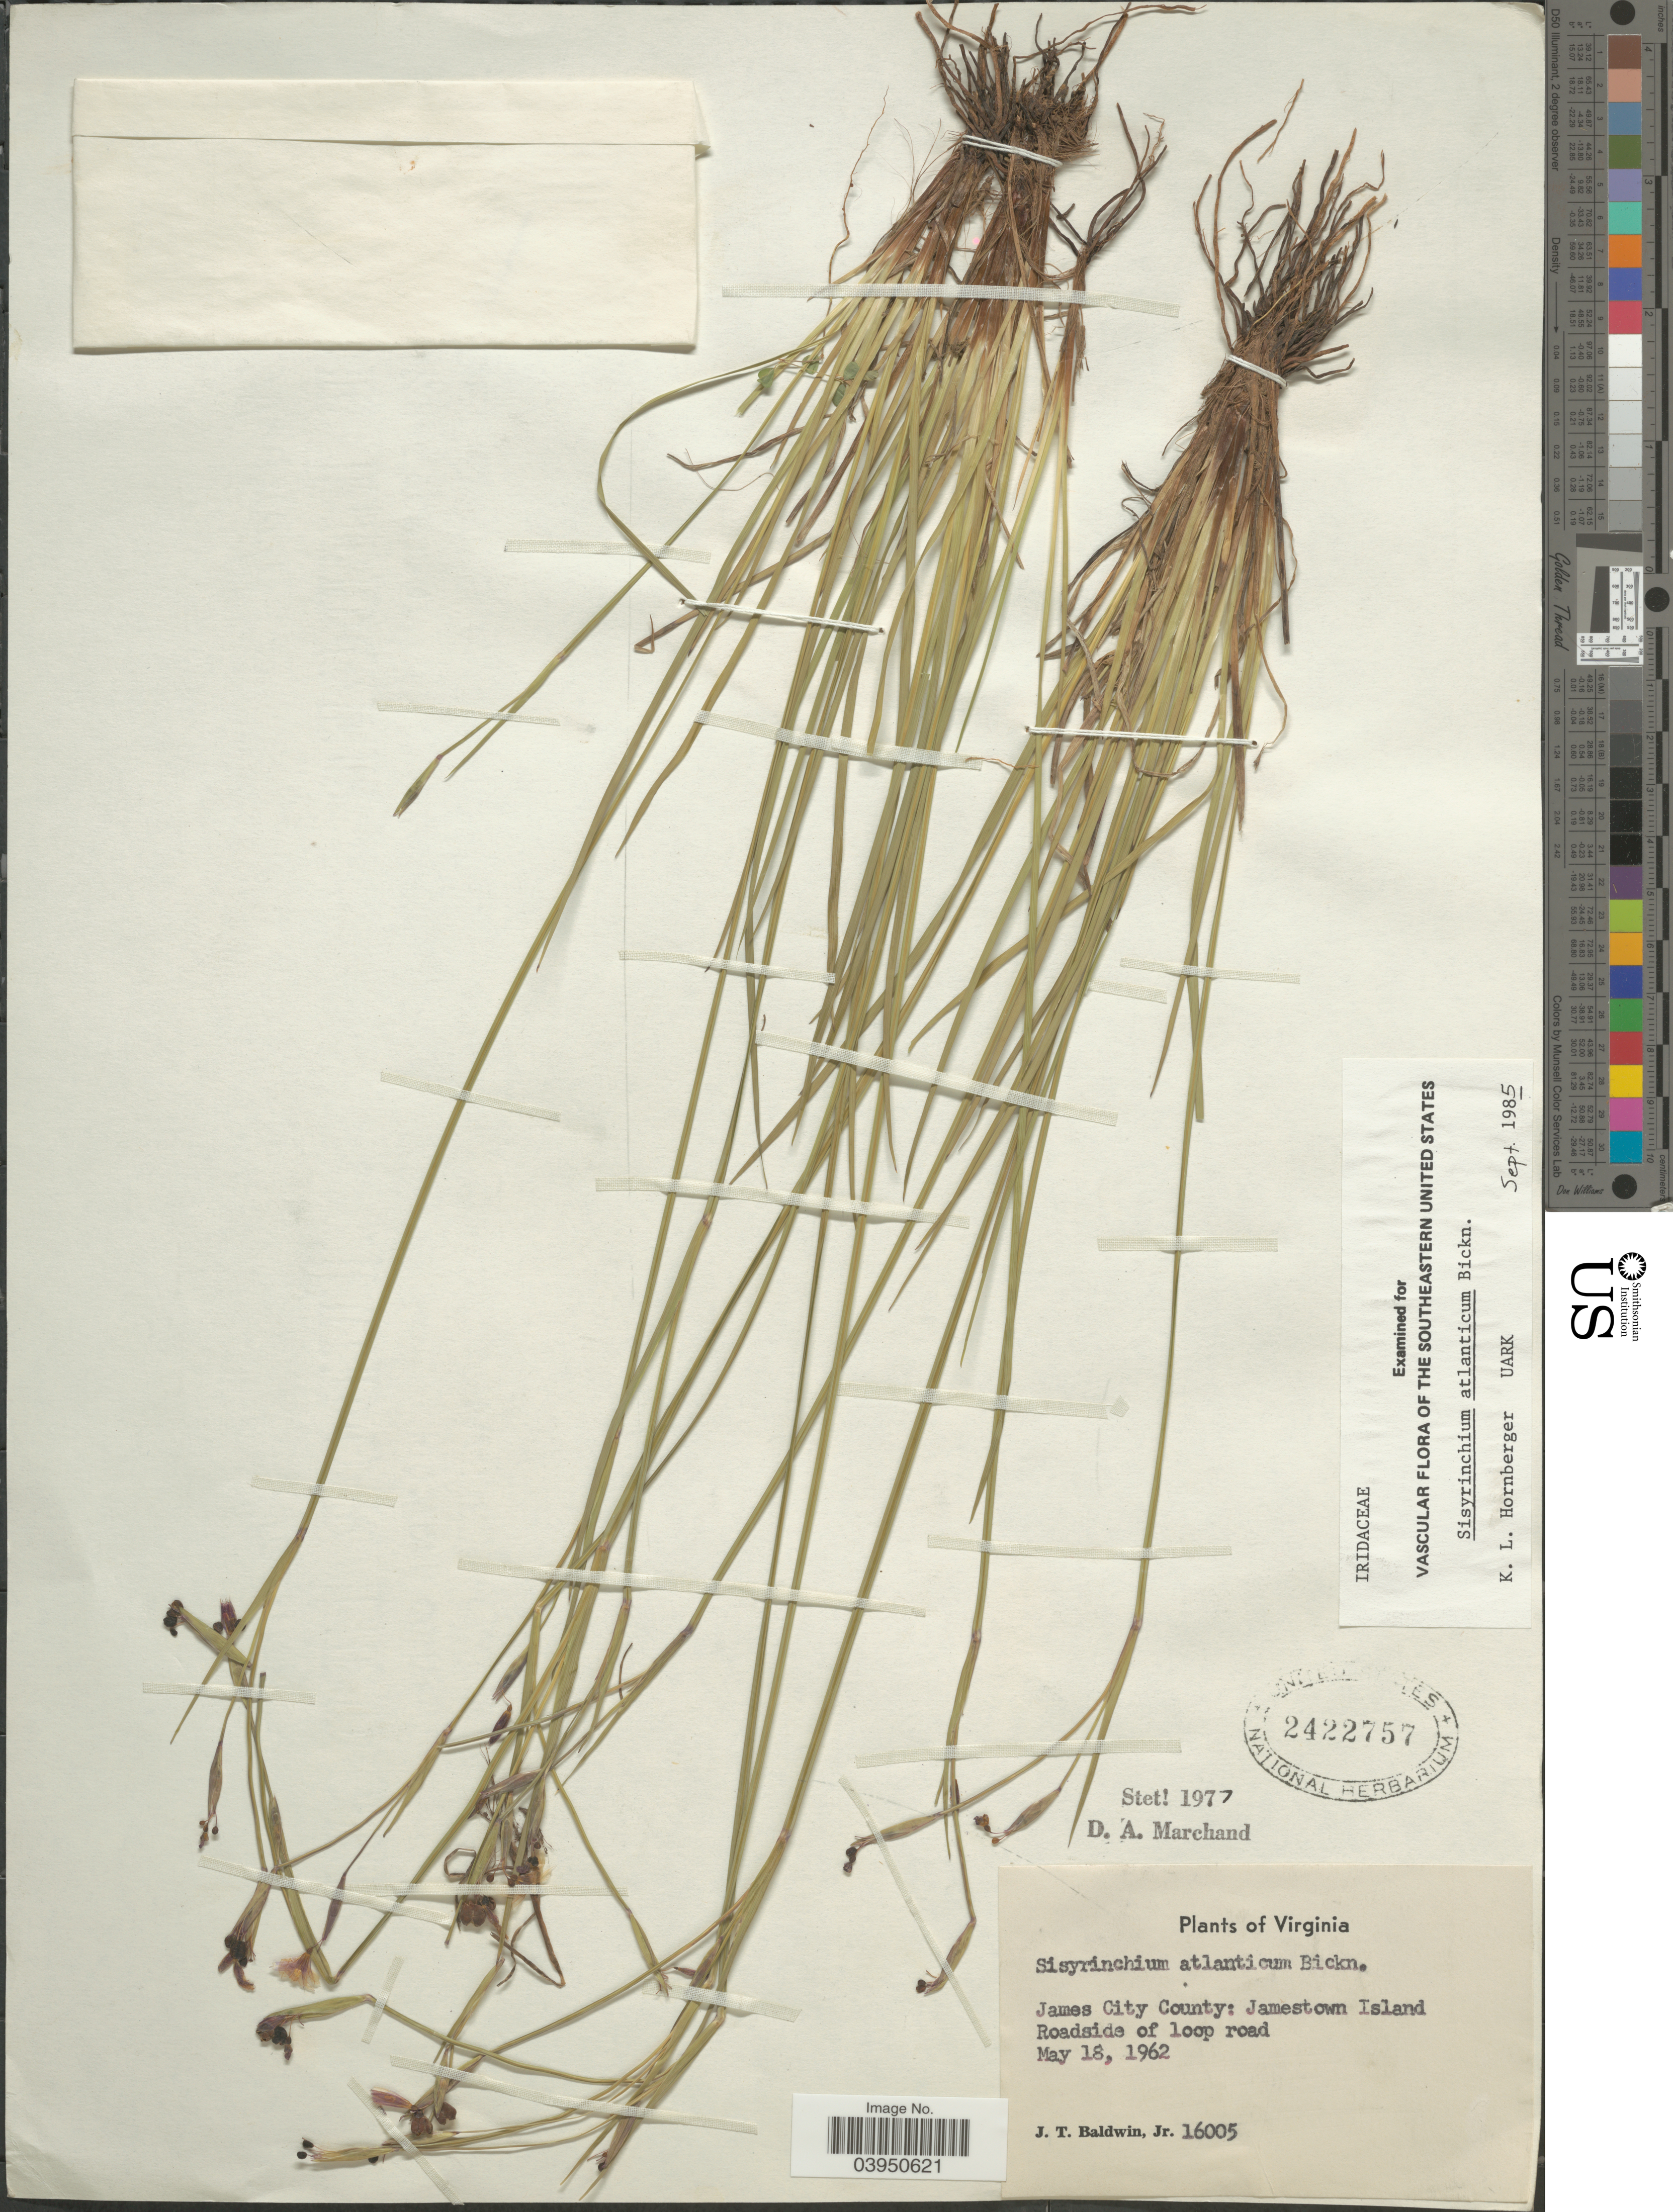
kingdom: Plantae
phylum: Tracheophyta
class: Liliopsida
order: Asparagales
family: Iridaceae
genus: Sisyrinchium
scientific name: Sisyrinchium atlanticum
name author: E.P. Bicknell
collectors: J. T. Baldwin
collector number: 16005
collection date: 1962-05-18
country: United States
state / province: Virginia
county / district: James City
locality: James City County: Jamestown Island. Roadside of loop road.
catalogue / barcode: US 2422757